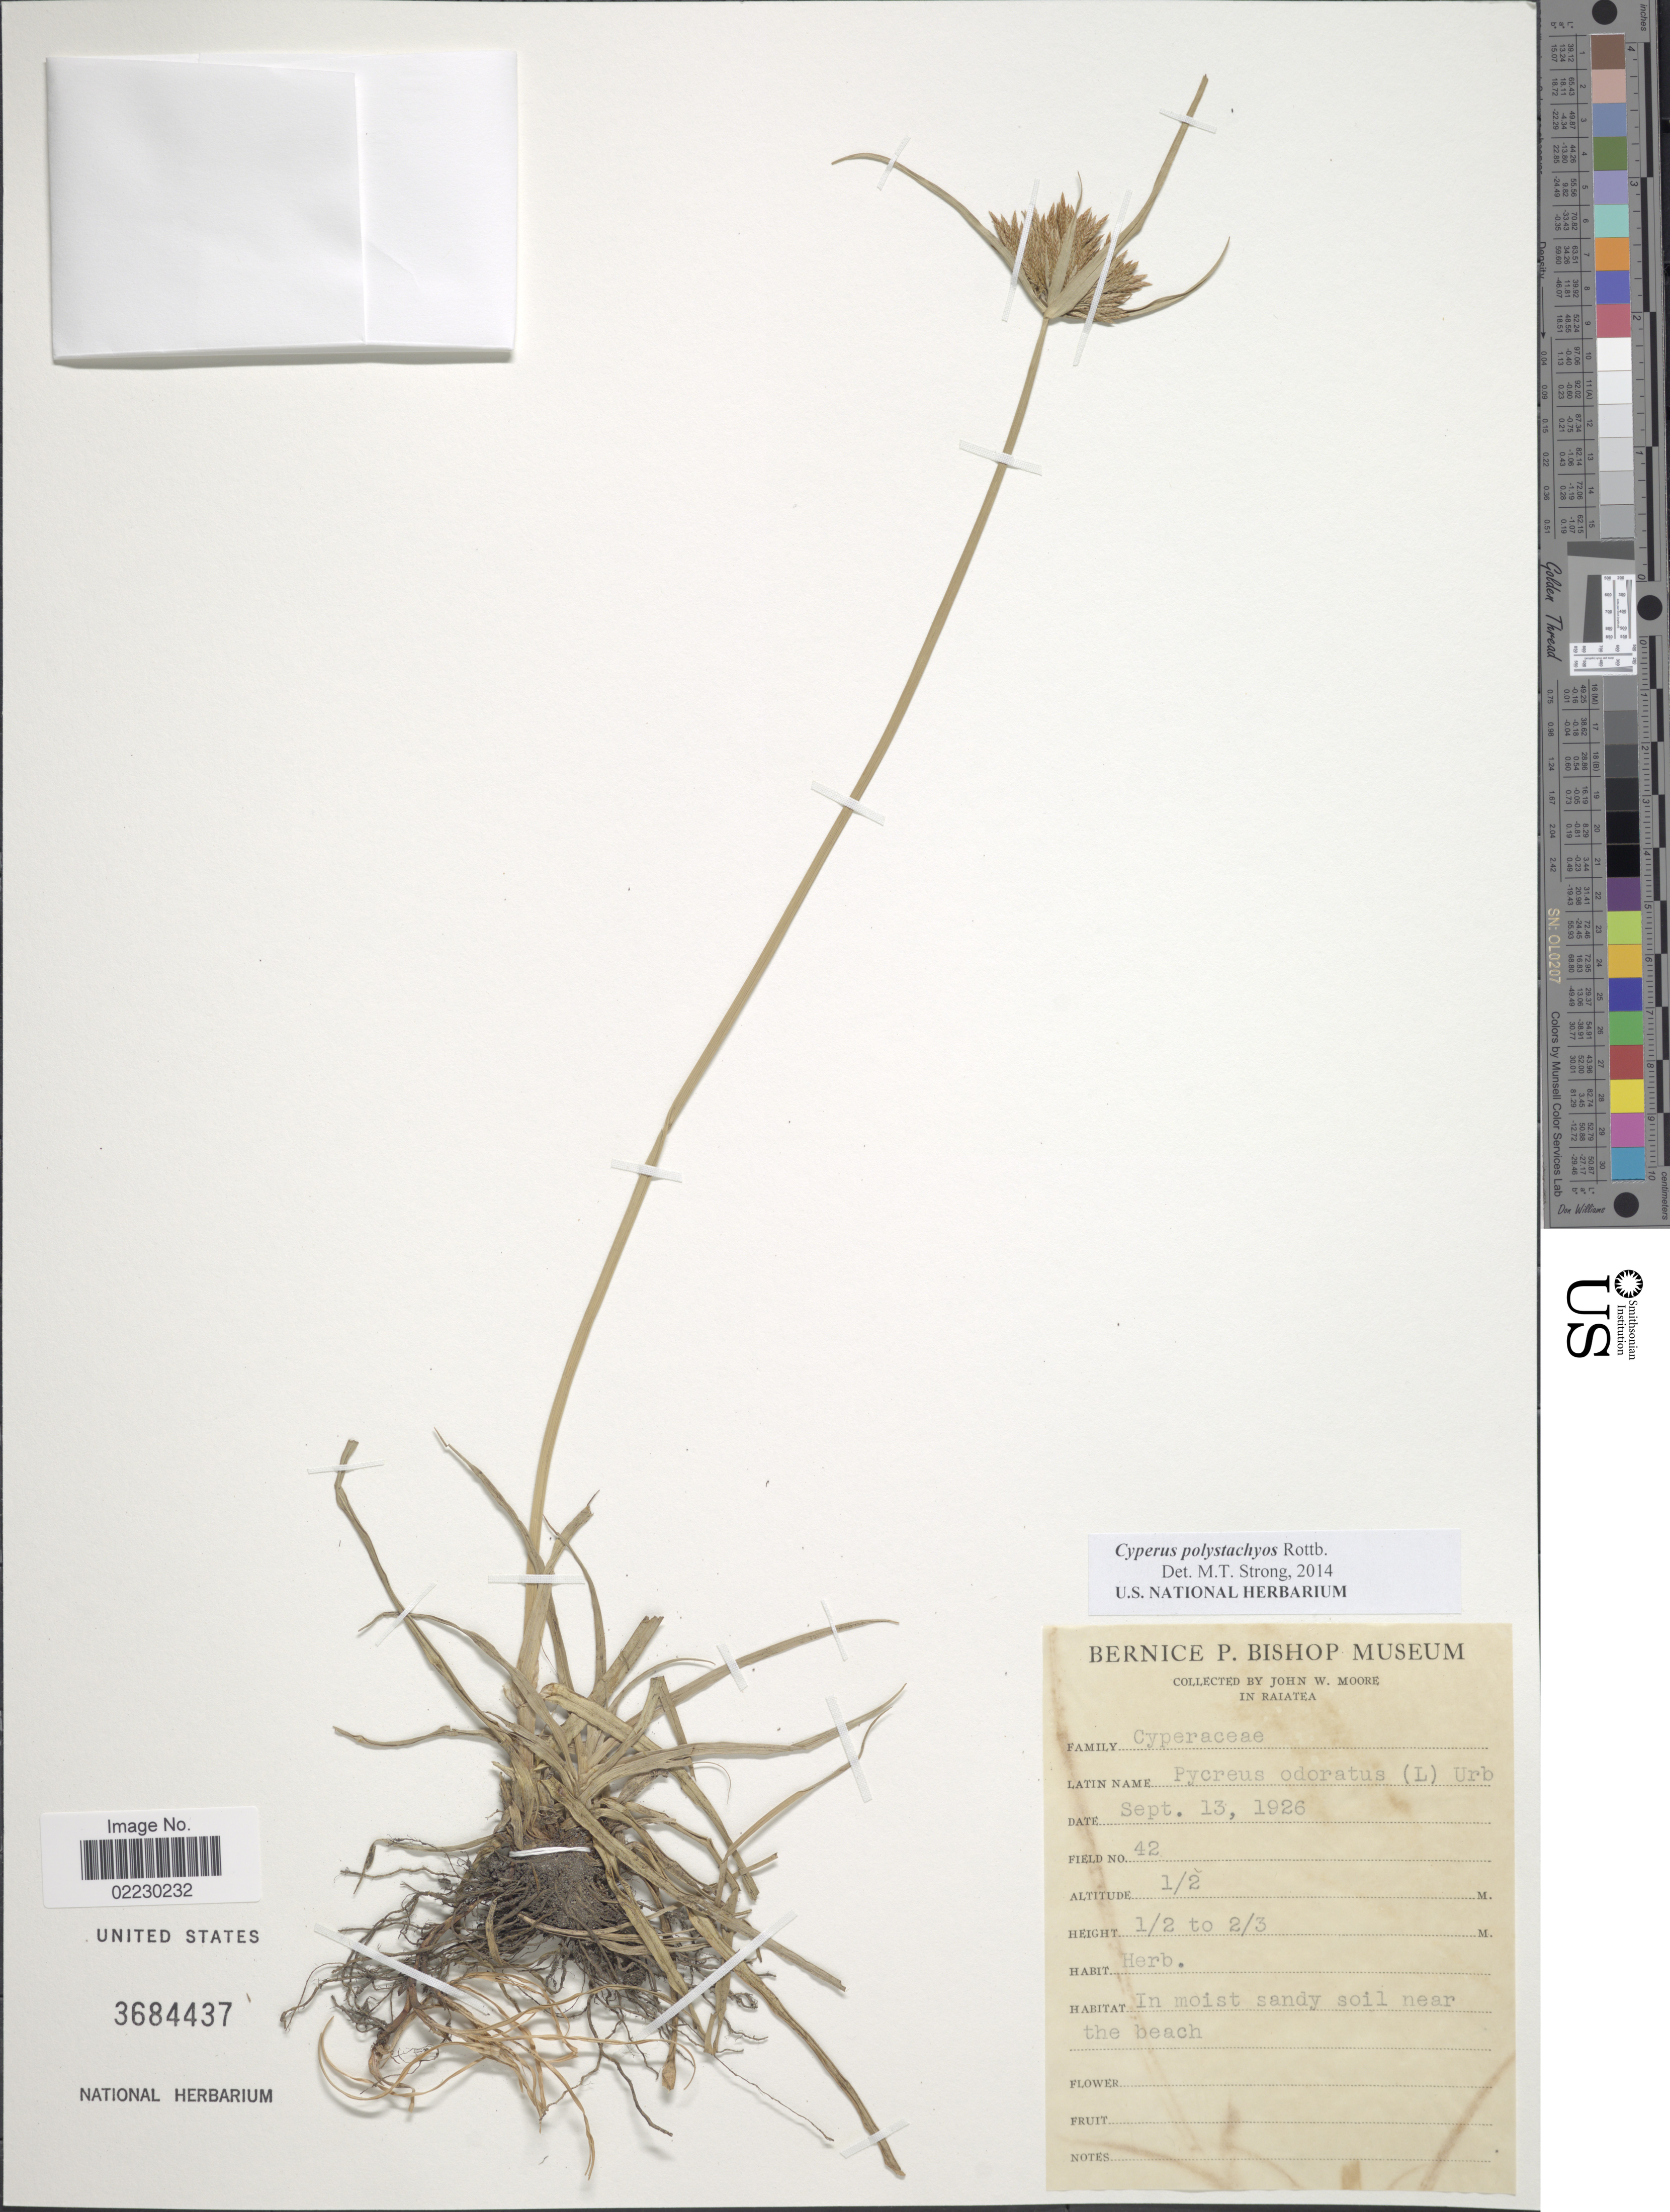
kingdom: Plantae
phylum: Tracheophyta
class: Liliopsida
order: Poales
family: Cyperaceae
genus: Cyperus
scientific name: Cyperus polystachyos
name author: Rottb.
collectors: J. Moore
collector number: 42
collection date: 1926-09-13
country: French Polynesia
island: Raiatea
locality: Raiatea, in moist sandy soil near the beach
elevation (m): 0.5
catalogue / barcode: US 3684437